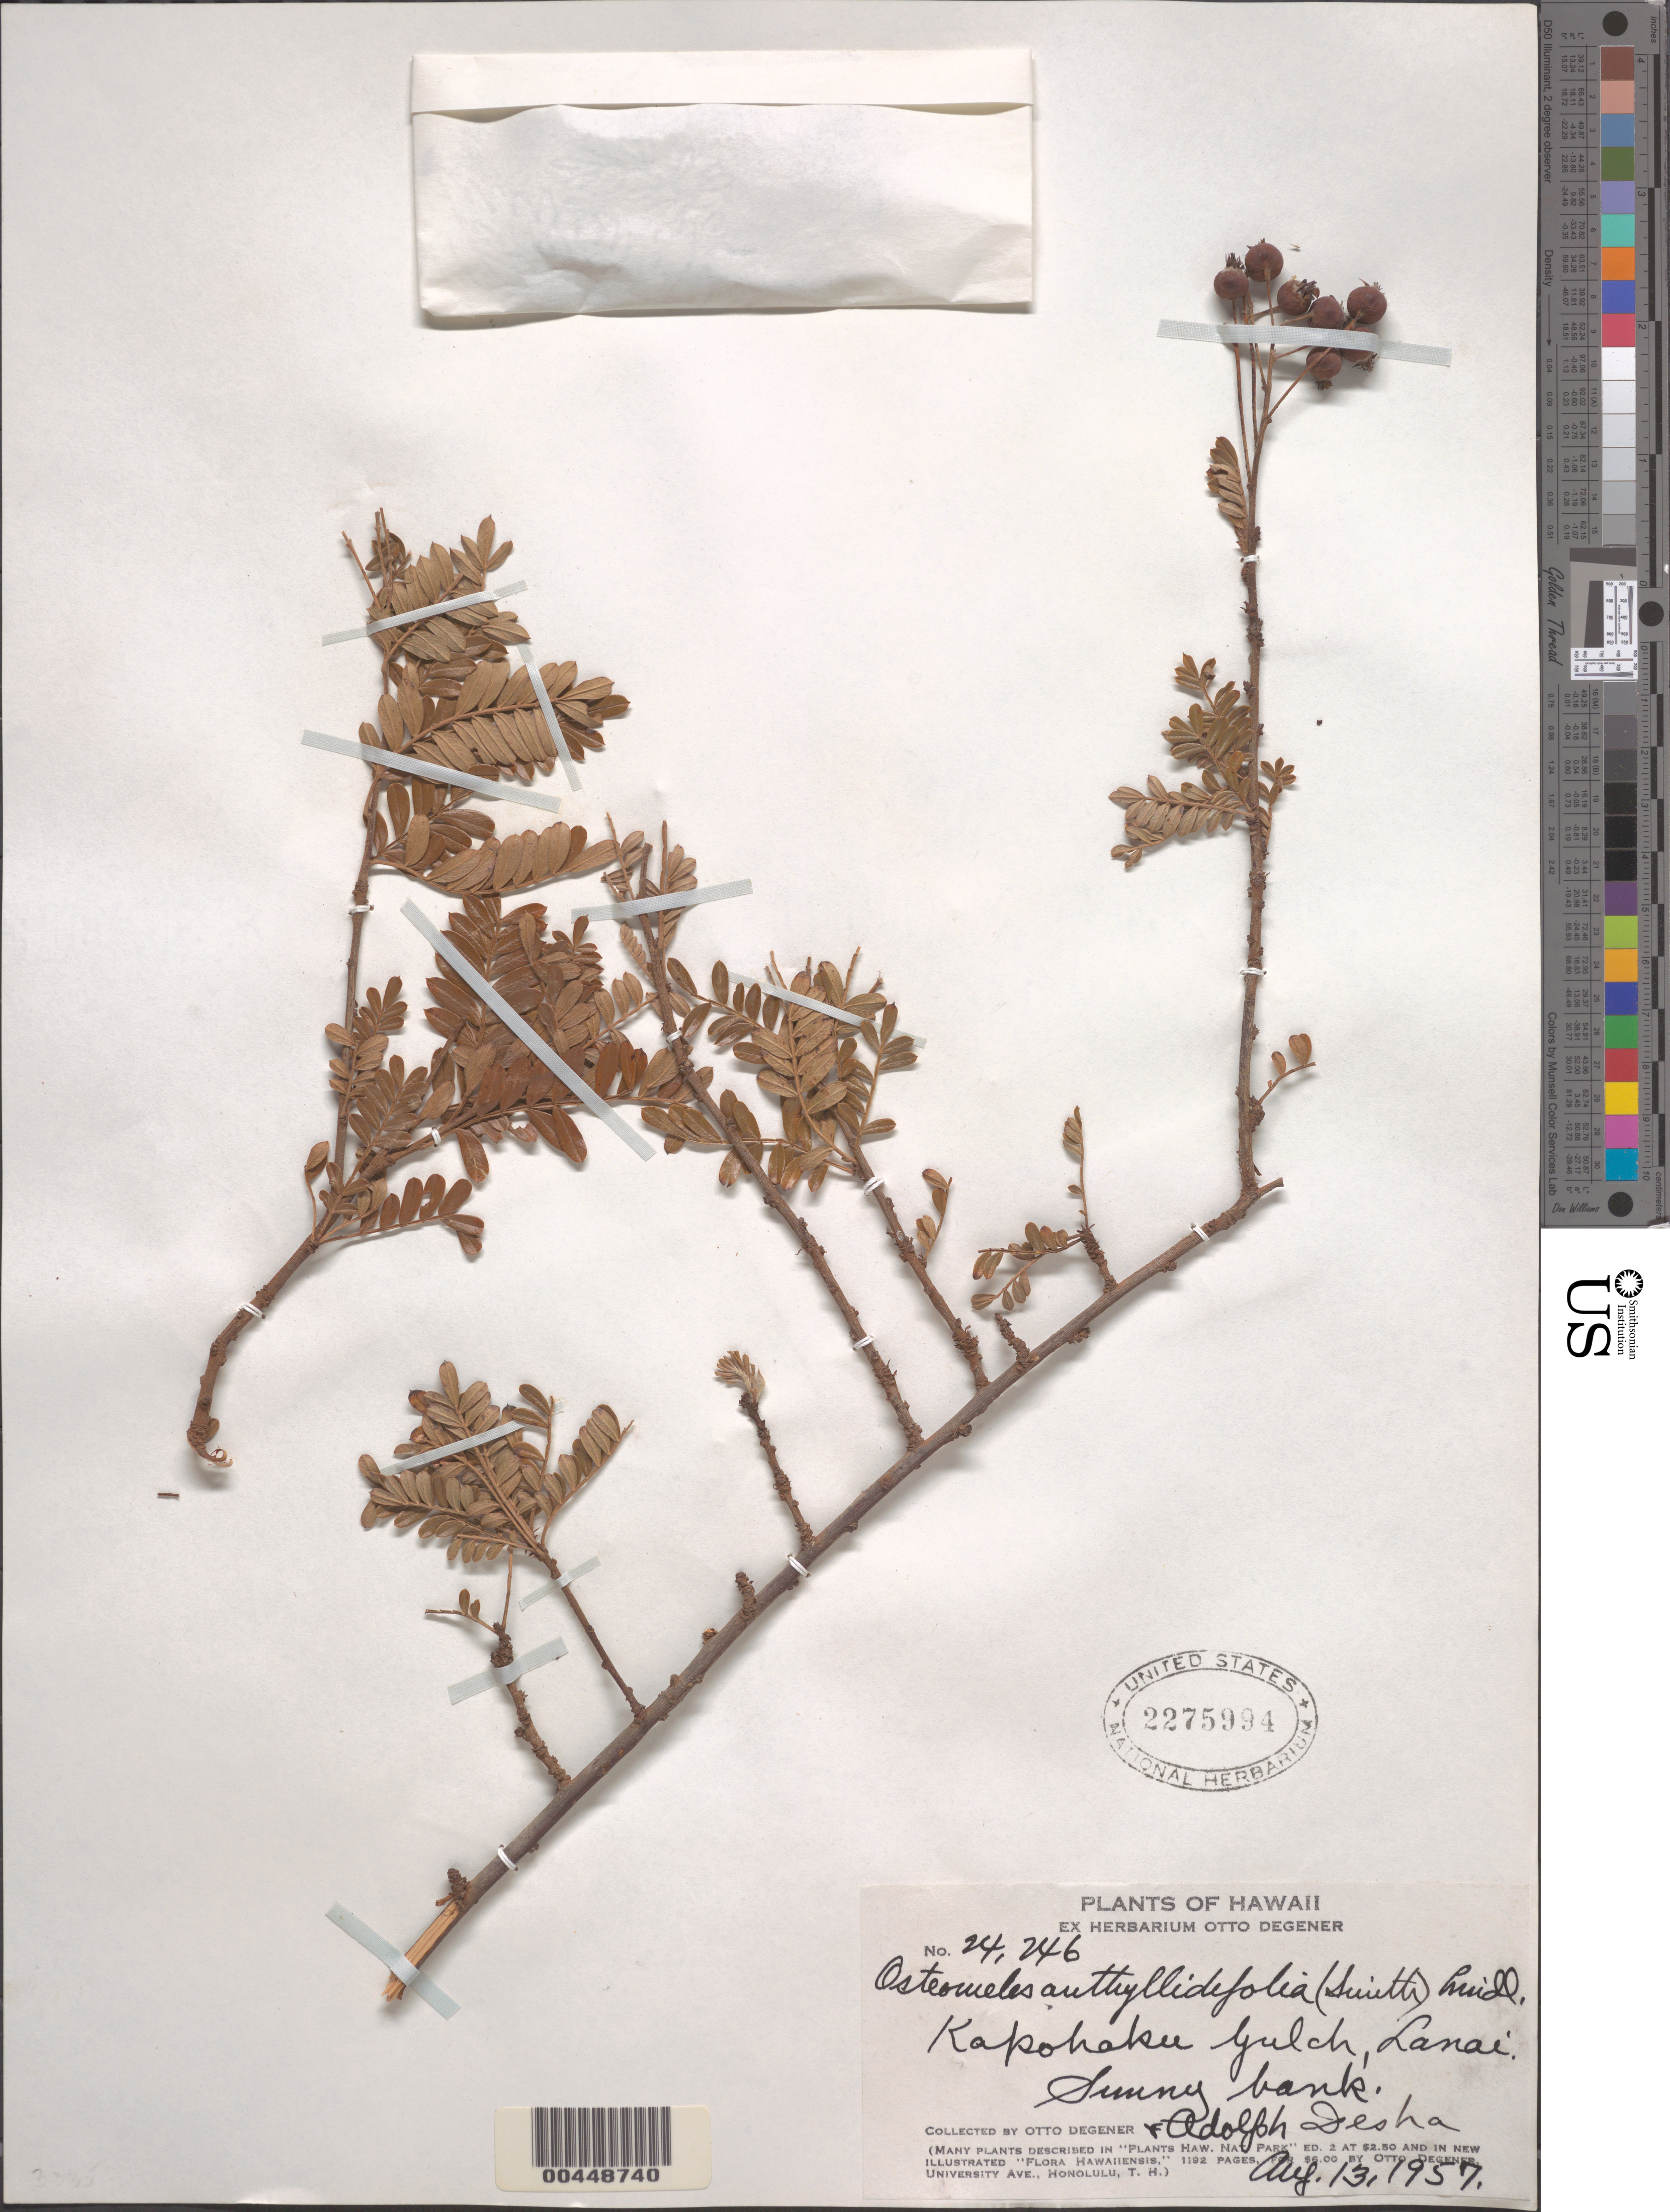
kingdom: Plantae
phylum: Tracheophyta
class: Magnoliopsida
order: Rosales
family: Rosaceae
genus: Osteomeles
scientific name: Osteomeles anthyllidifolia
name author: (Small) Lindl.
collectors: O. Degener & A. Desha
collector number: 24246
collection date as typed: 13 Aug 1957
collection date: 1957-08-13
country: United States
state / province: Hawaii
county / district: Maui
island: Lana'i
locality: Kapohaku Gulch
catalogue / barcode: US 2275994